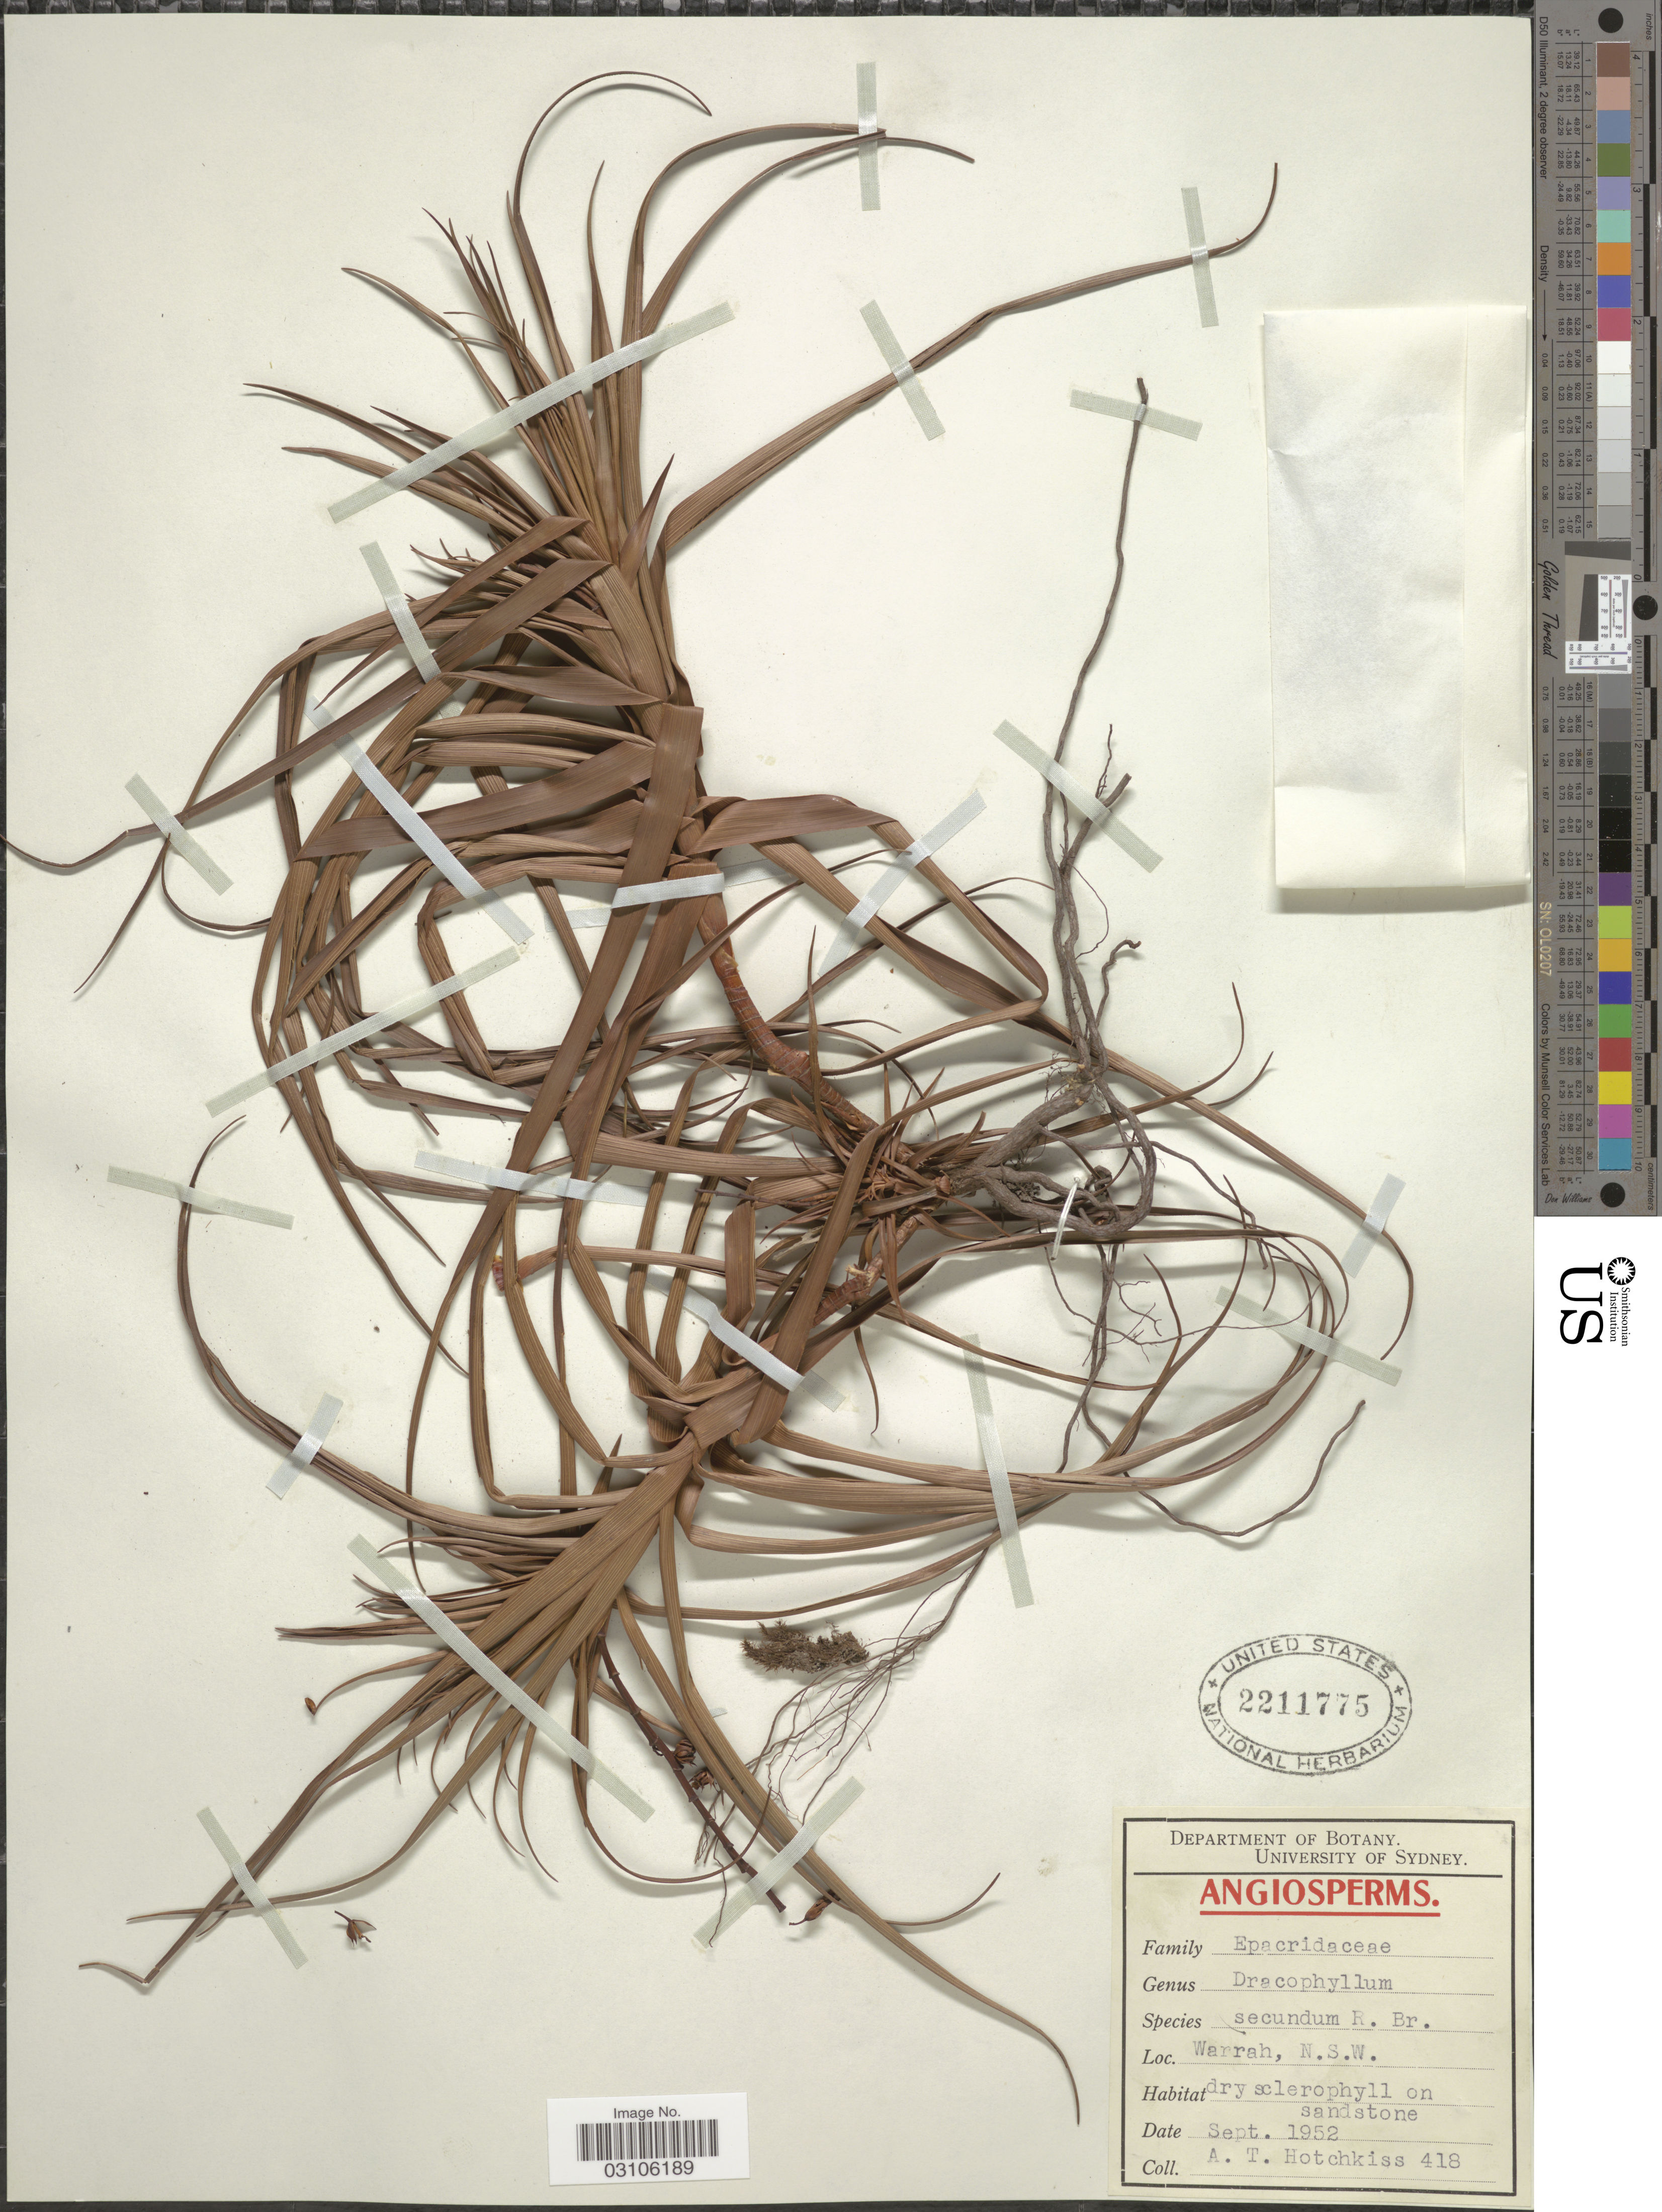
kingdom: Plantae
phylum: Tracheophyta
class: Magnoliopsida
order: Ericales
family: Ericaceae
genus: Dracophyllum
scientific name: Dracophyllum secundum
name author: R. Br.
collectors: A. Hotchkiss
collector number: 418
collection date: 1952-09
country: Australia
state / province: New South Wales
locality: Warrah, N.S.W.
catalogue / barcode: US 2211775